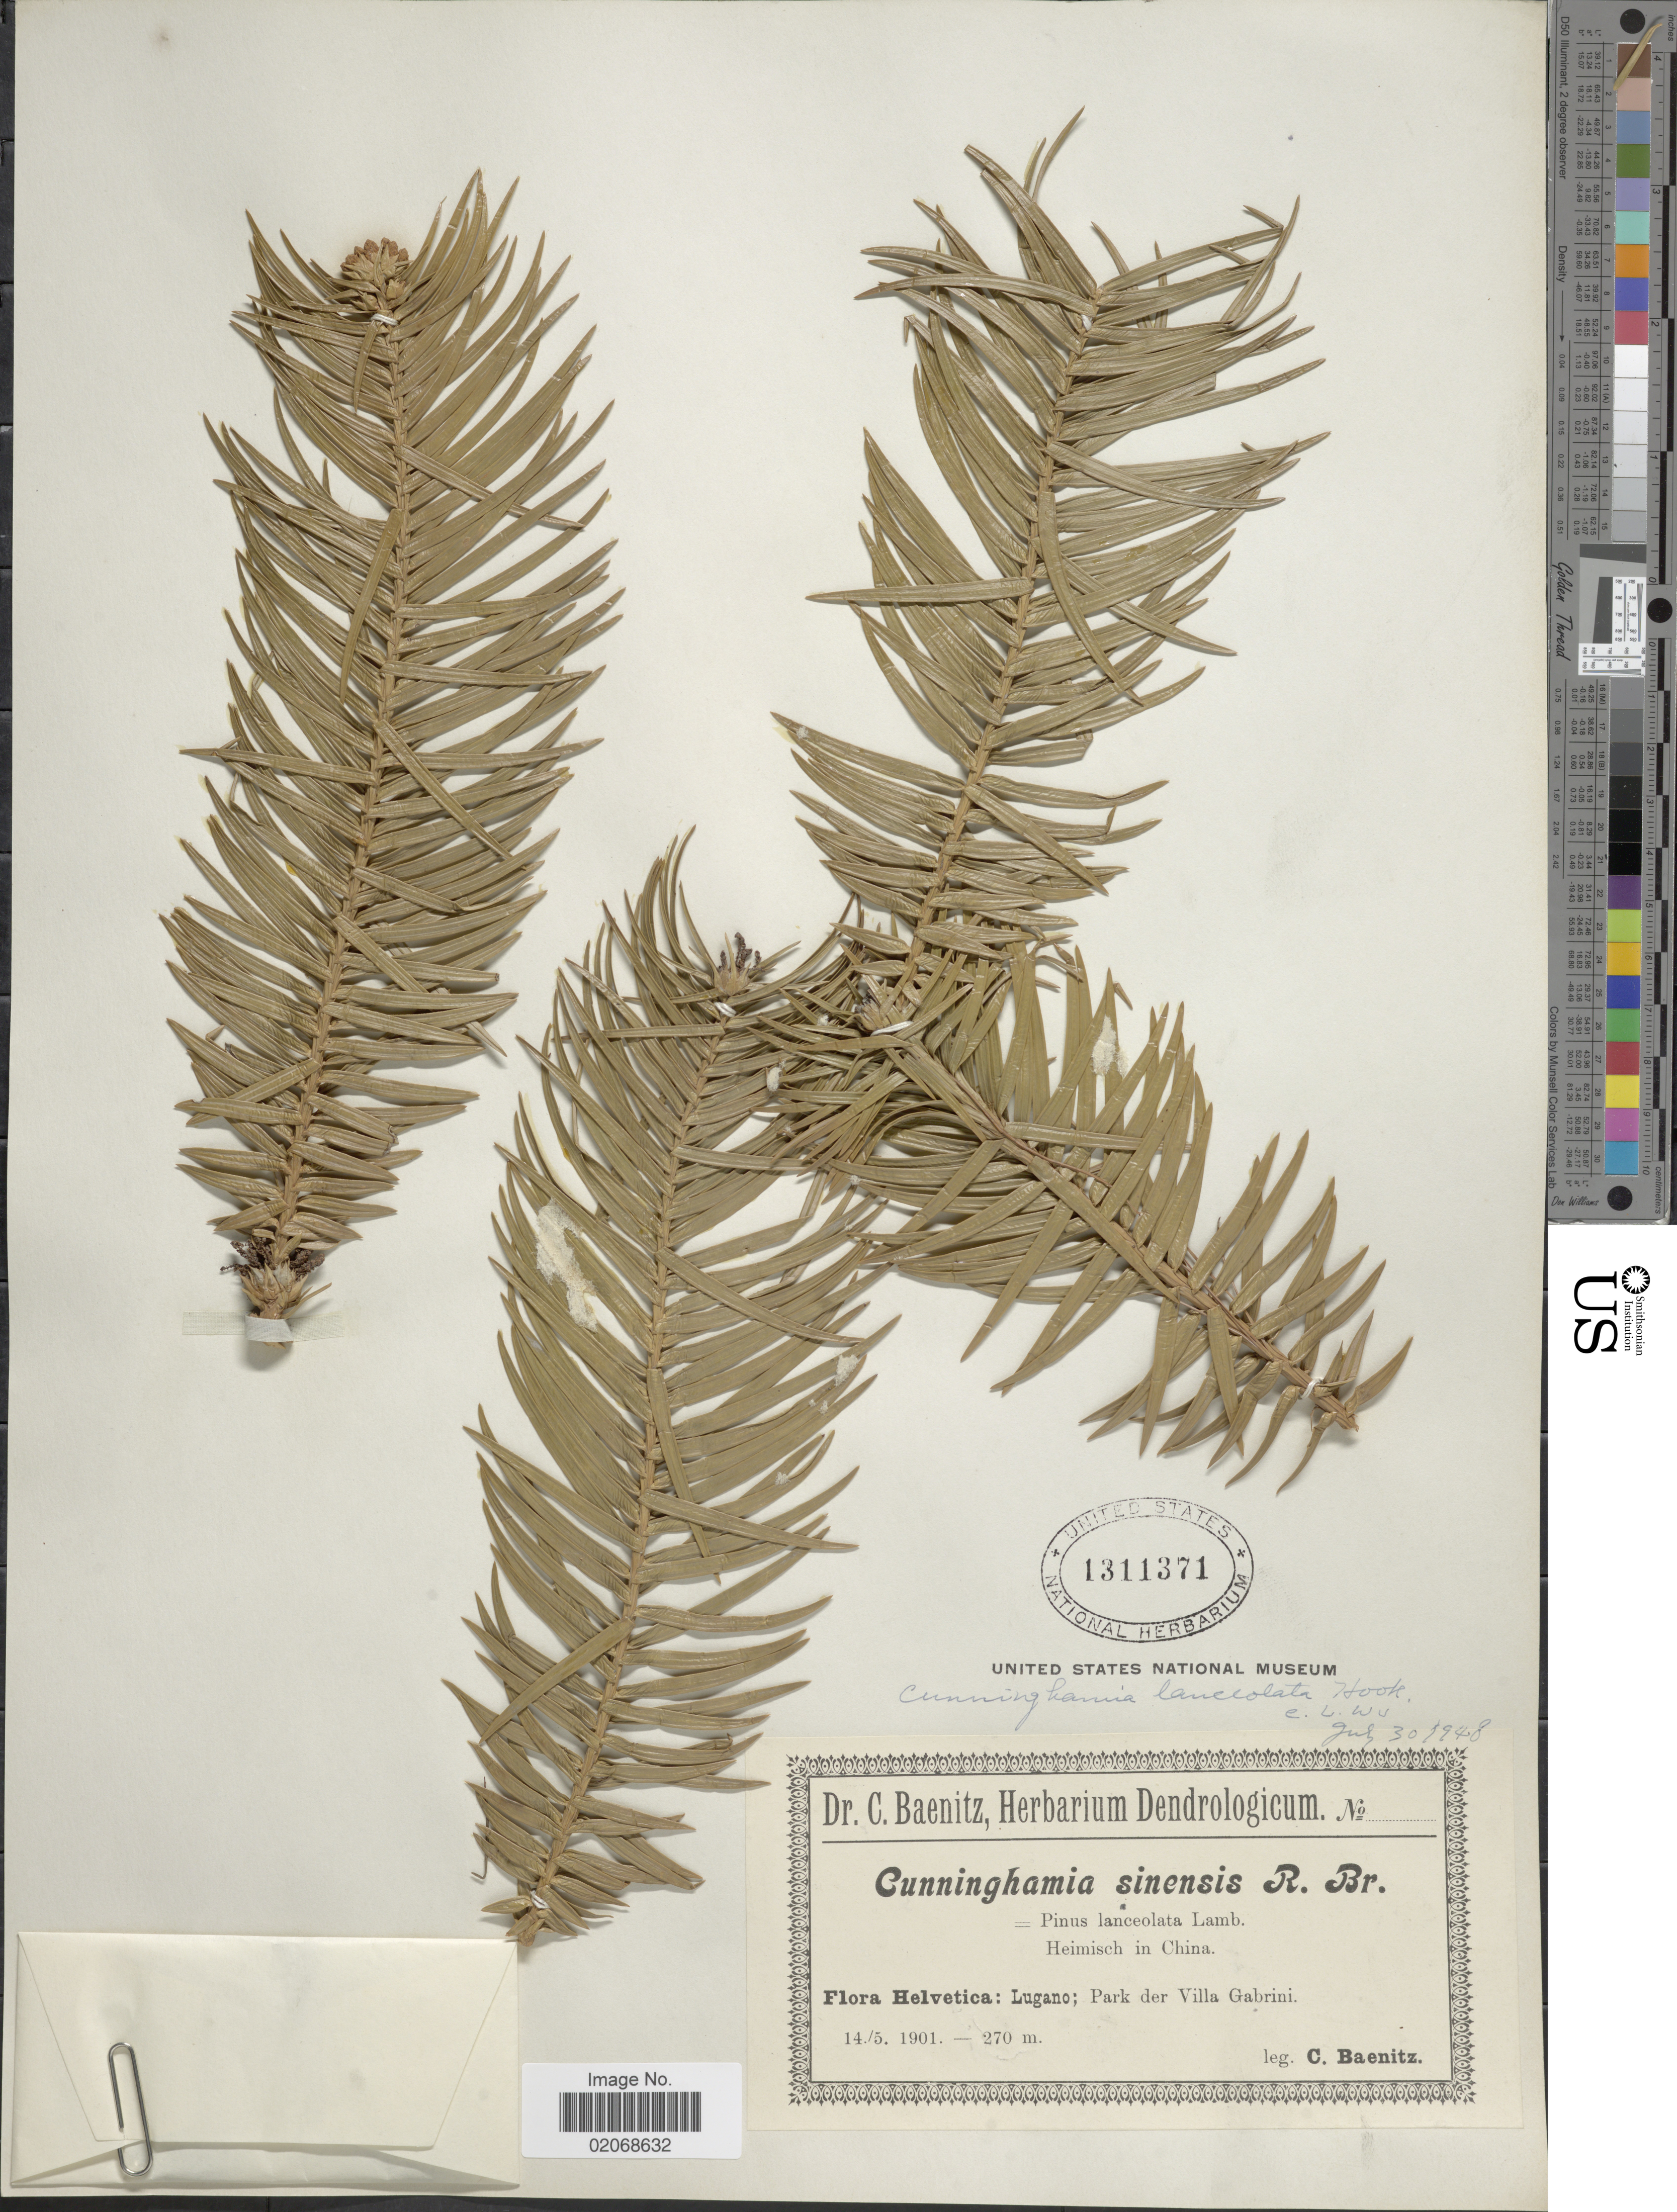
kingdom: Plantae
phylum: Tracheophyta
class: Pinopsida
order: Pinales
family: Cupressaceae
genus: Cunninghamia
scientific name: Cunninghamia lanceolata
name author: (Lamb.) Hook.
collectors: C. G. Baenitz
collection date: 1901-05-14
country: Switzerland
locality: Helvetica: Lugano; Park der Villa Gabrini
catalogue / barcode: US 1311371